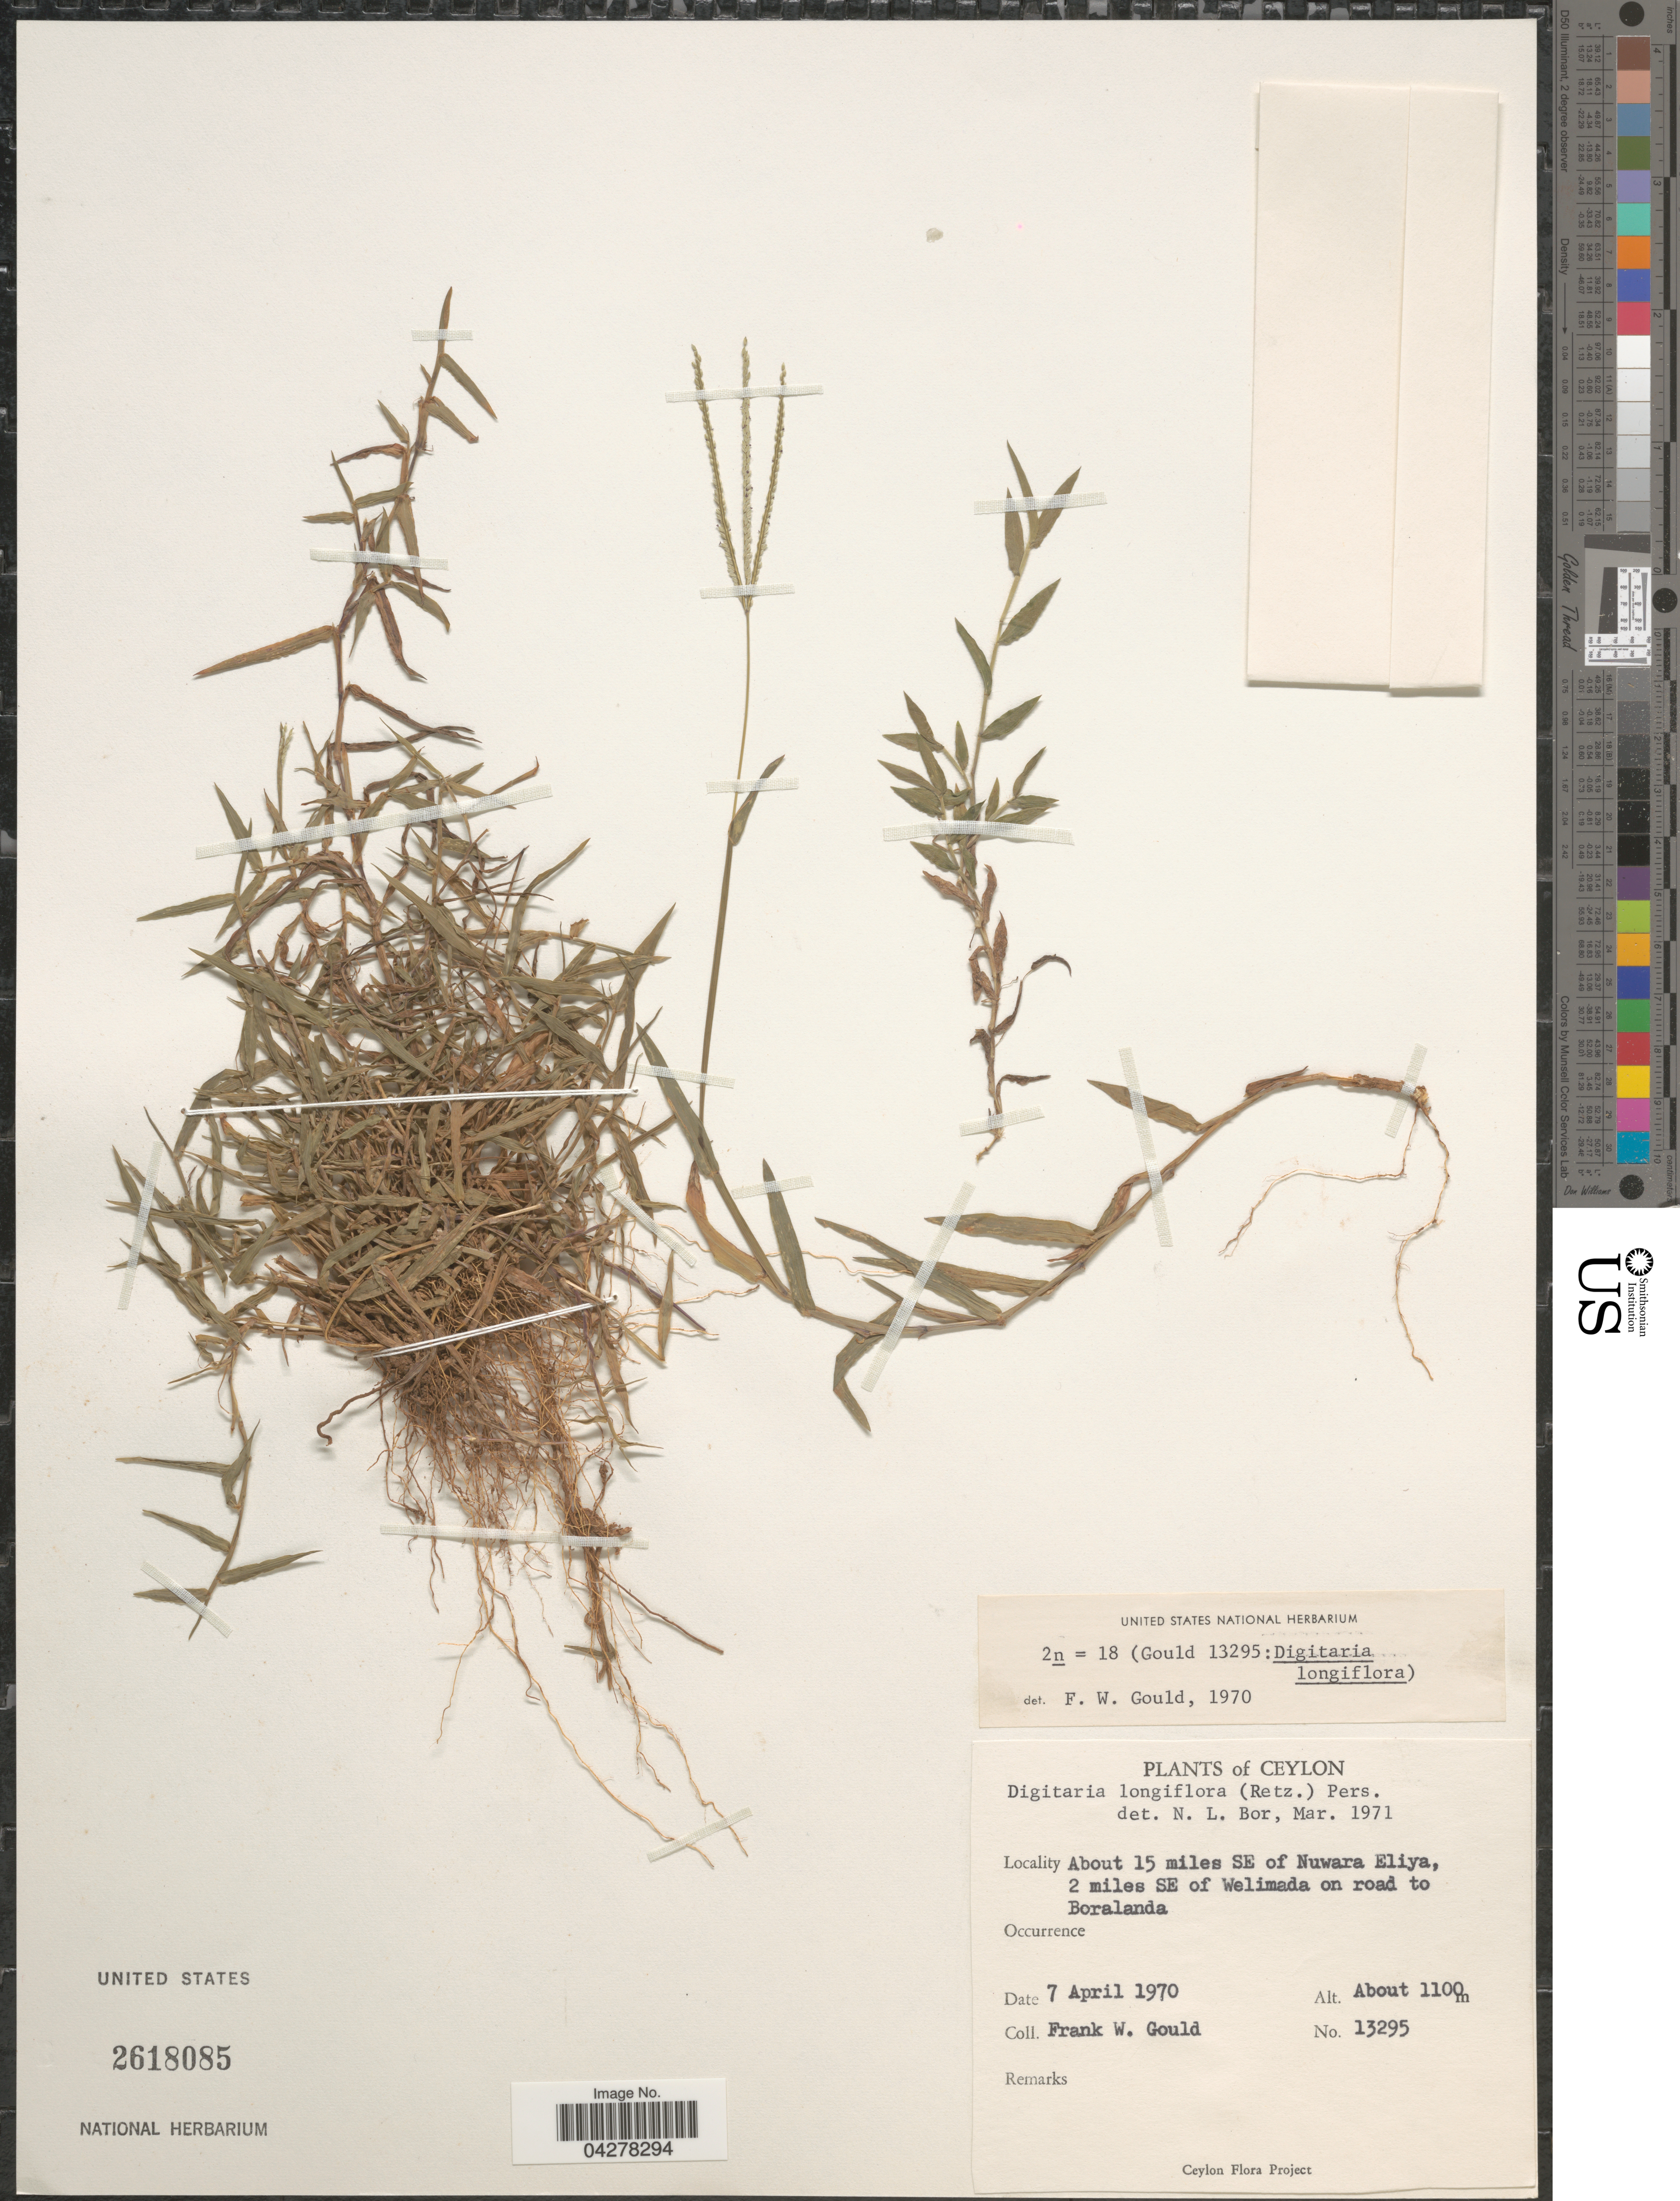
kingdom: Plantae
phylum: Tracheophyta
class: Liliopsida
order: Poales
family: Poaceae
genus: Digitaria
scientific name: Digitaria longiflora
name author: (Retz.) Pers.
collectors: F. W. Gould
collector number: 13295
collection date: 1970-04-07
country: Sri Lanka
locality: Ceylon. About 15 miles SE of Nuwara Eliya, 2 miles SE of Welimada on road to Boralanda.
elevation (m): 1100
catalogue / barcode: US 2618085